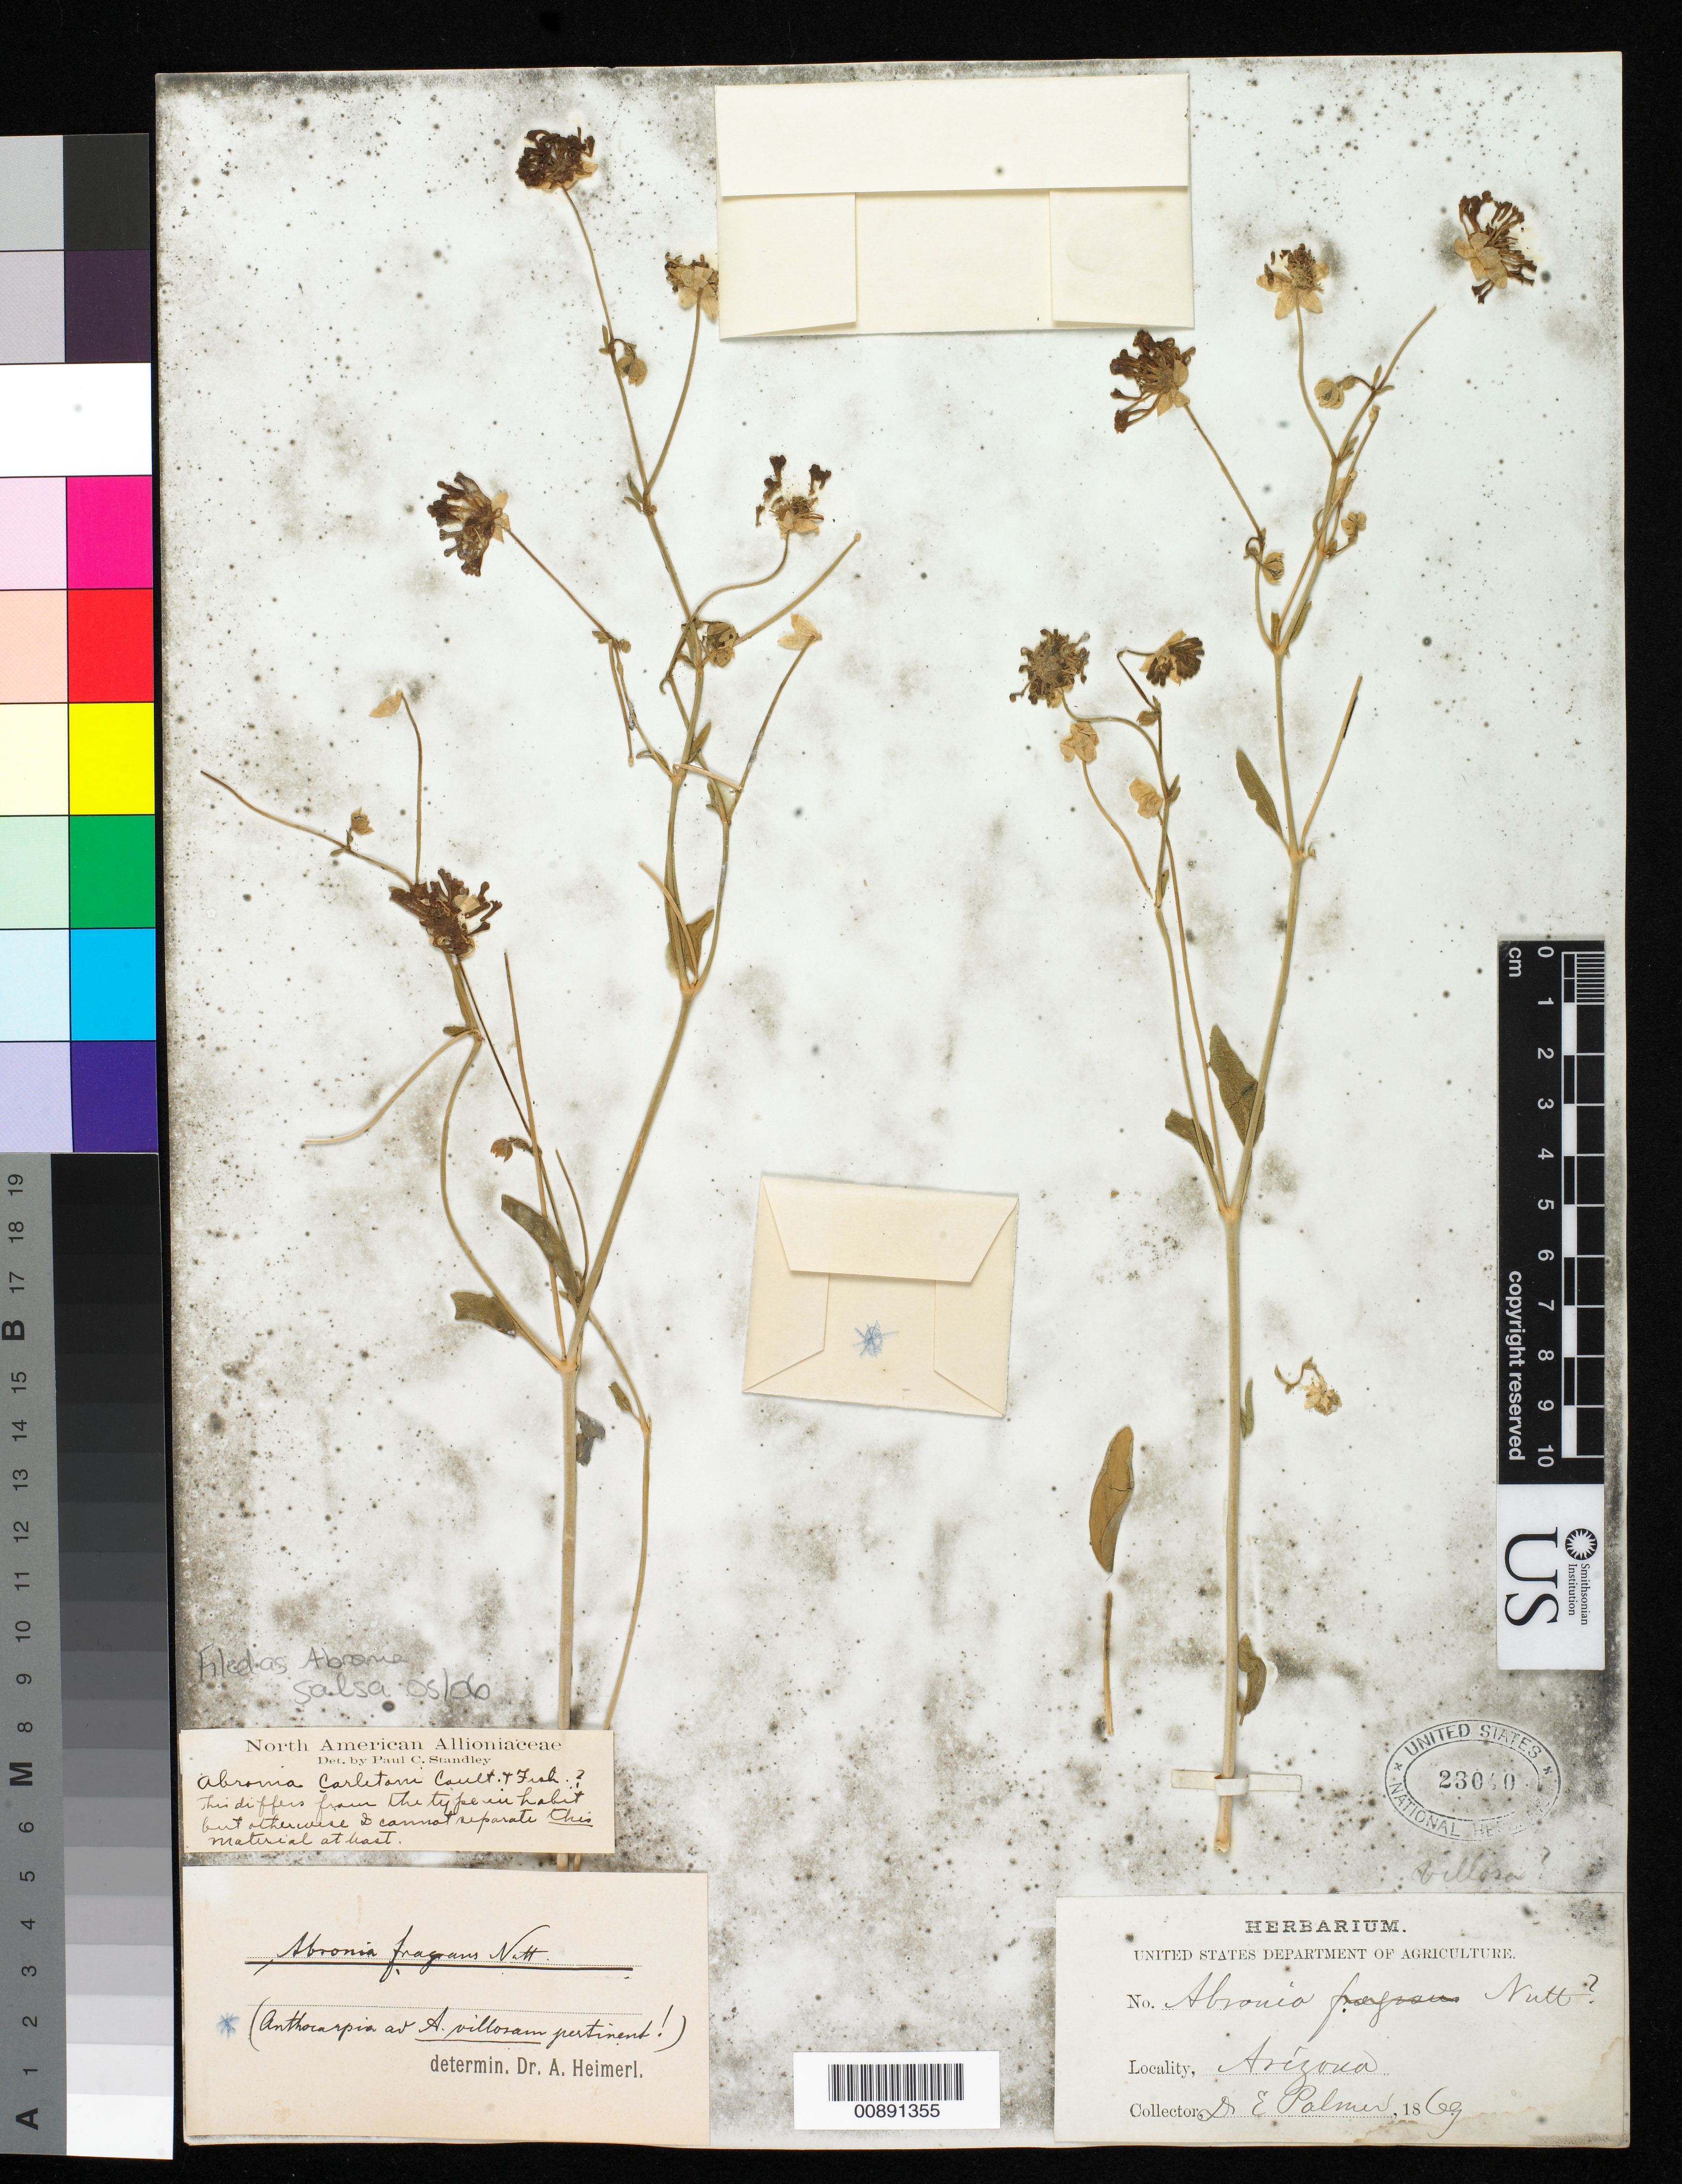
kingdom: Plantae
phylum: Tracheophyta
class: Magnoliopsida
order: Caryophyllales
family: Nyctaginaceae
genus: Abronia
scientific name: Abronia salsa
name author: Rydb.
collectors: E. Palmer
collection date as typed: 1869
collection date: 1869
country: United States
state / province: Arizona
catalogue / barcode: US 23040